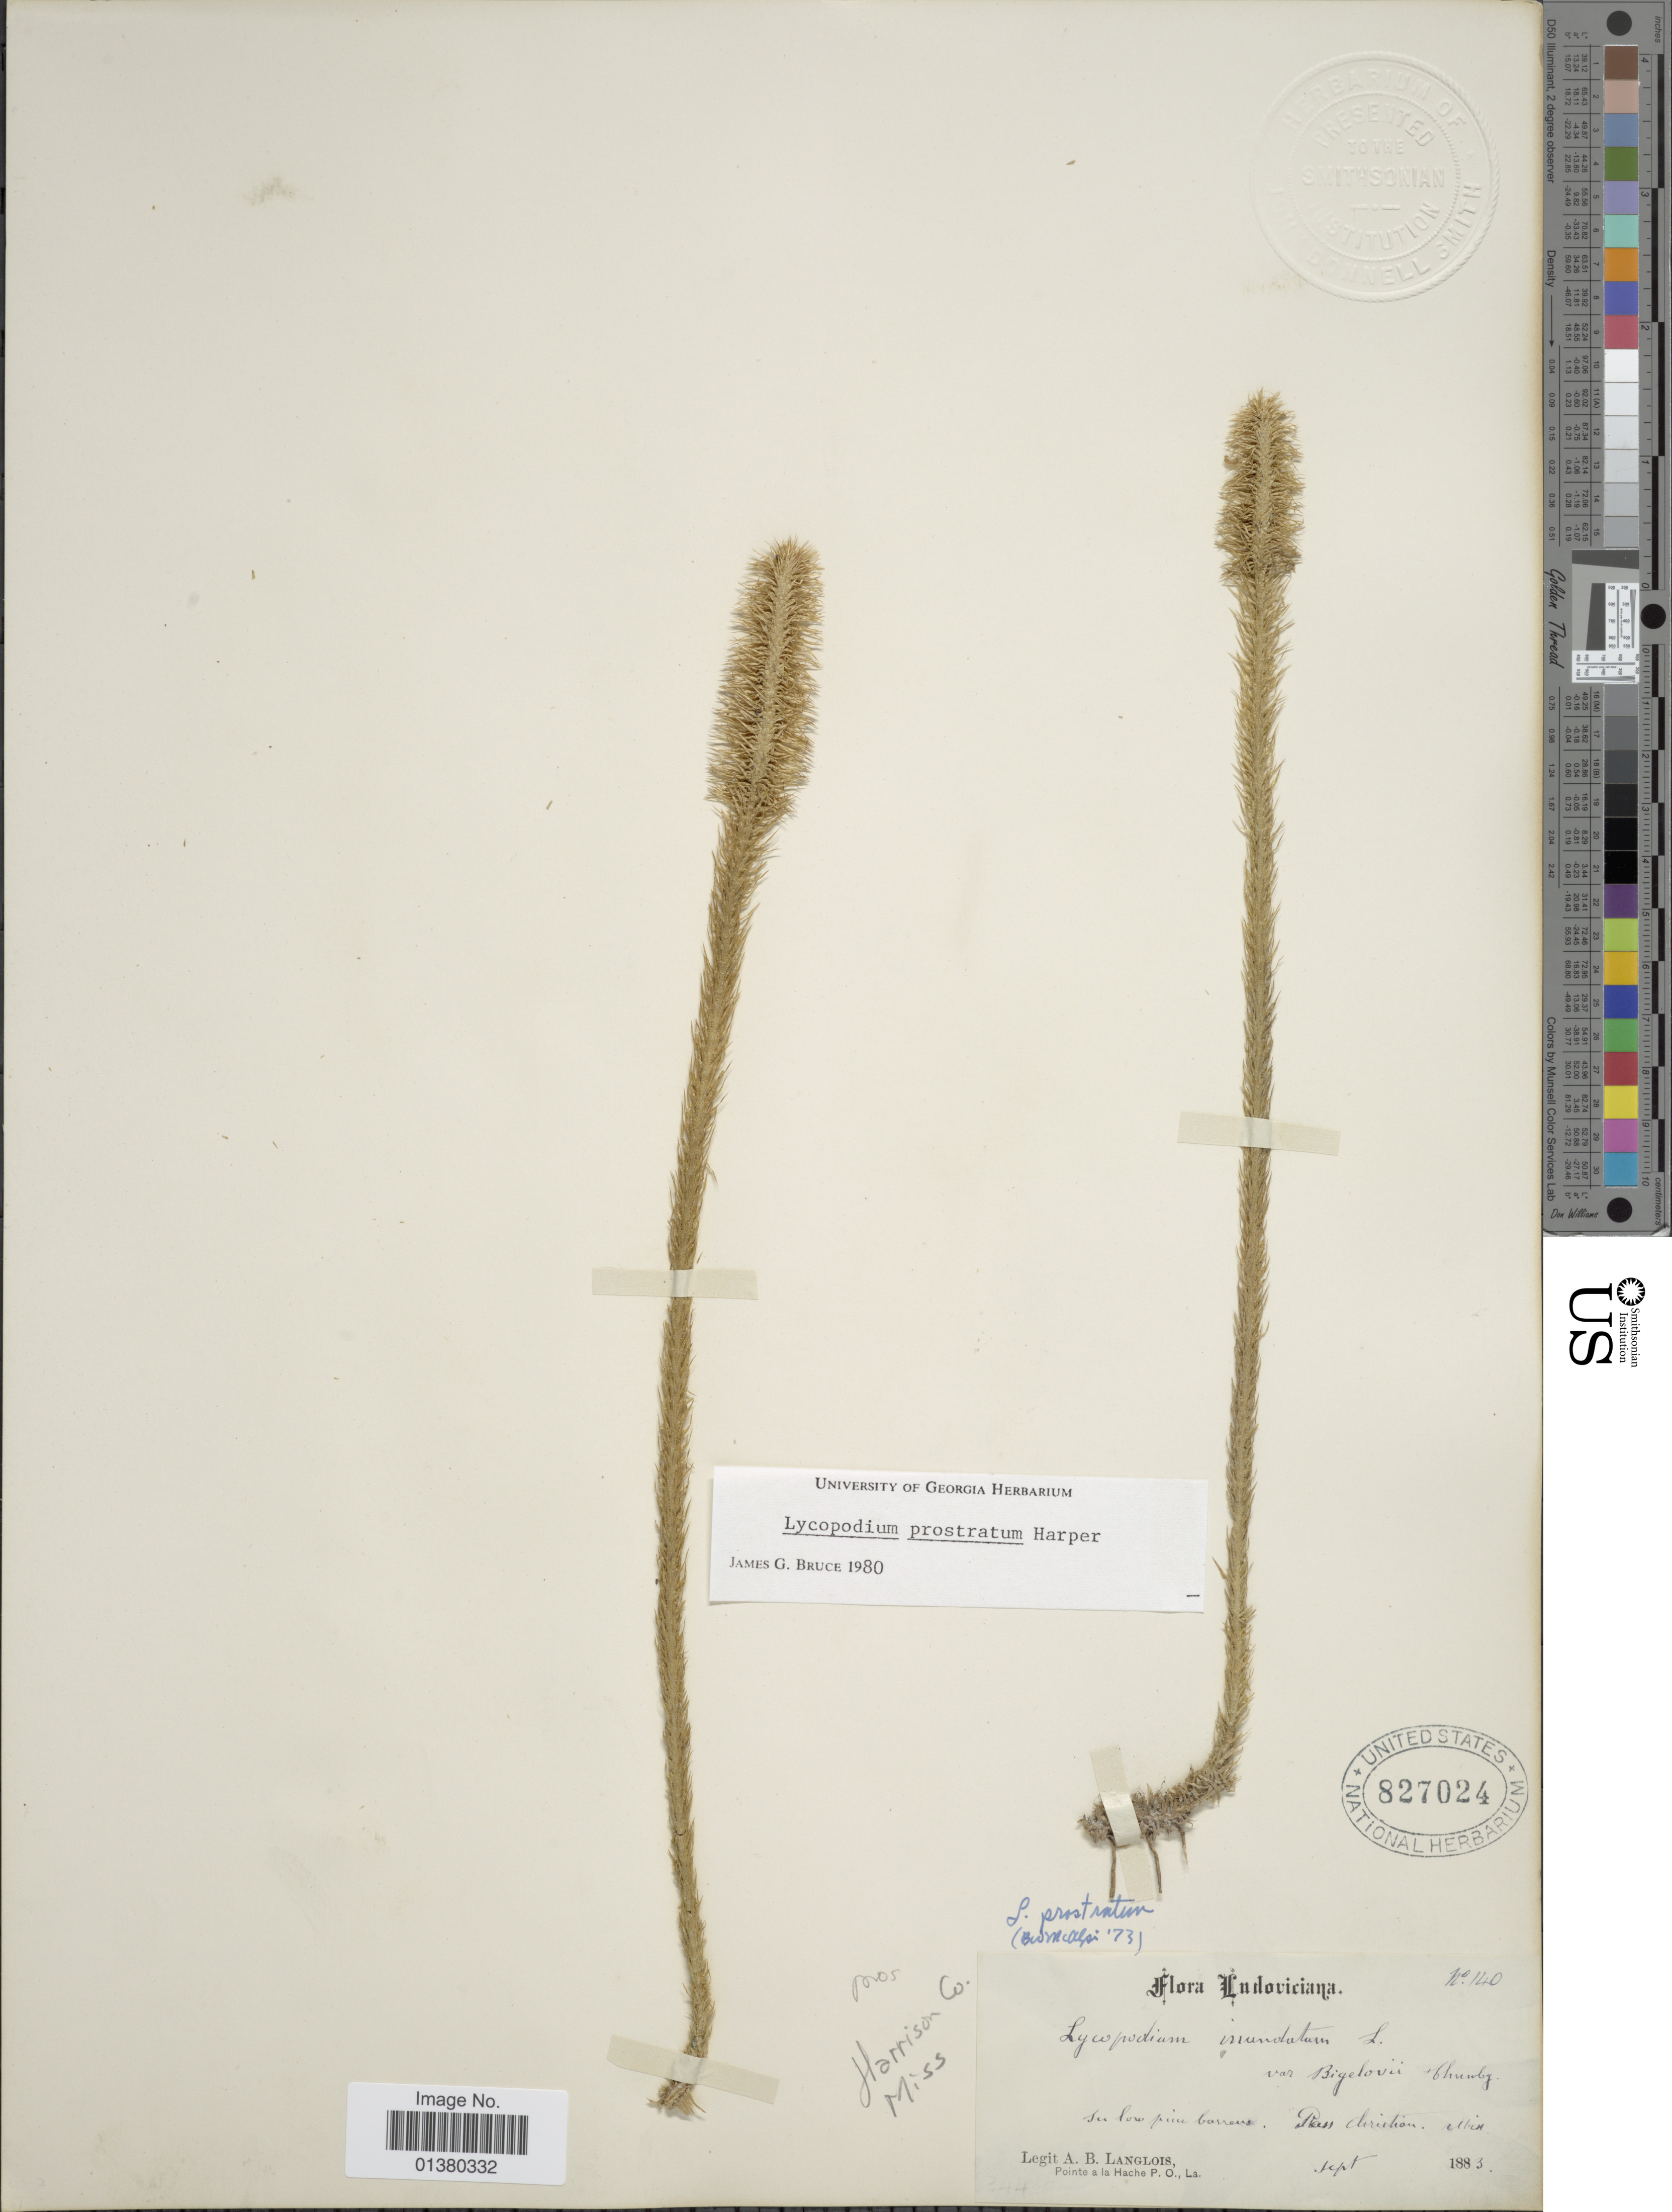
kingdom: Plantae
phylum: Tracheophyta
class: Lycopodiopsida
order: Lycopodiales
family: Lycopodiaceae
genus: Lycopodiella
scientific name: Lycopodiella prostrata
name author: (R.M. Harper) Cranfill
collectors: A. Langlois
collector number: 140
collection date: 1883-09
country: United States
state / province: Mississippi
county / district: Harrison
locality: In low pine barrens. Pass Christian.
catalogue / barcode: US 827024